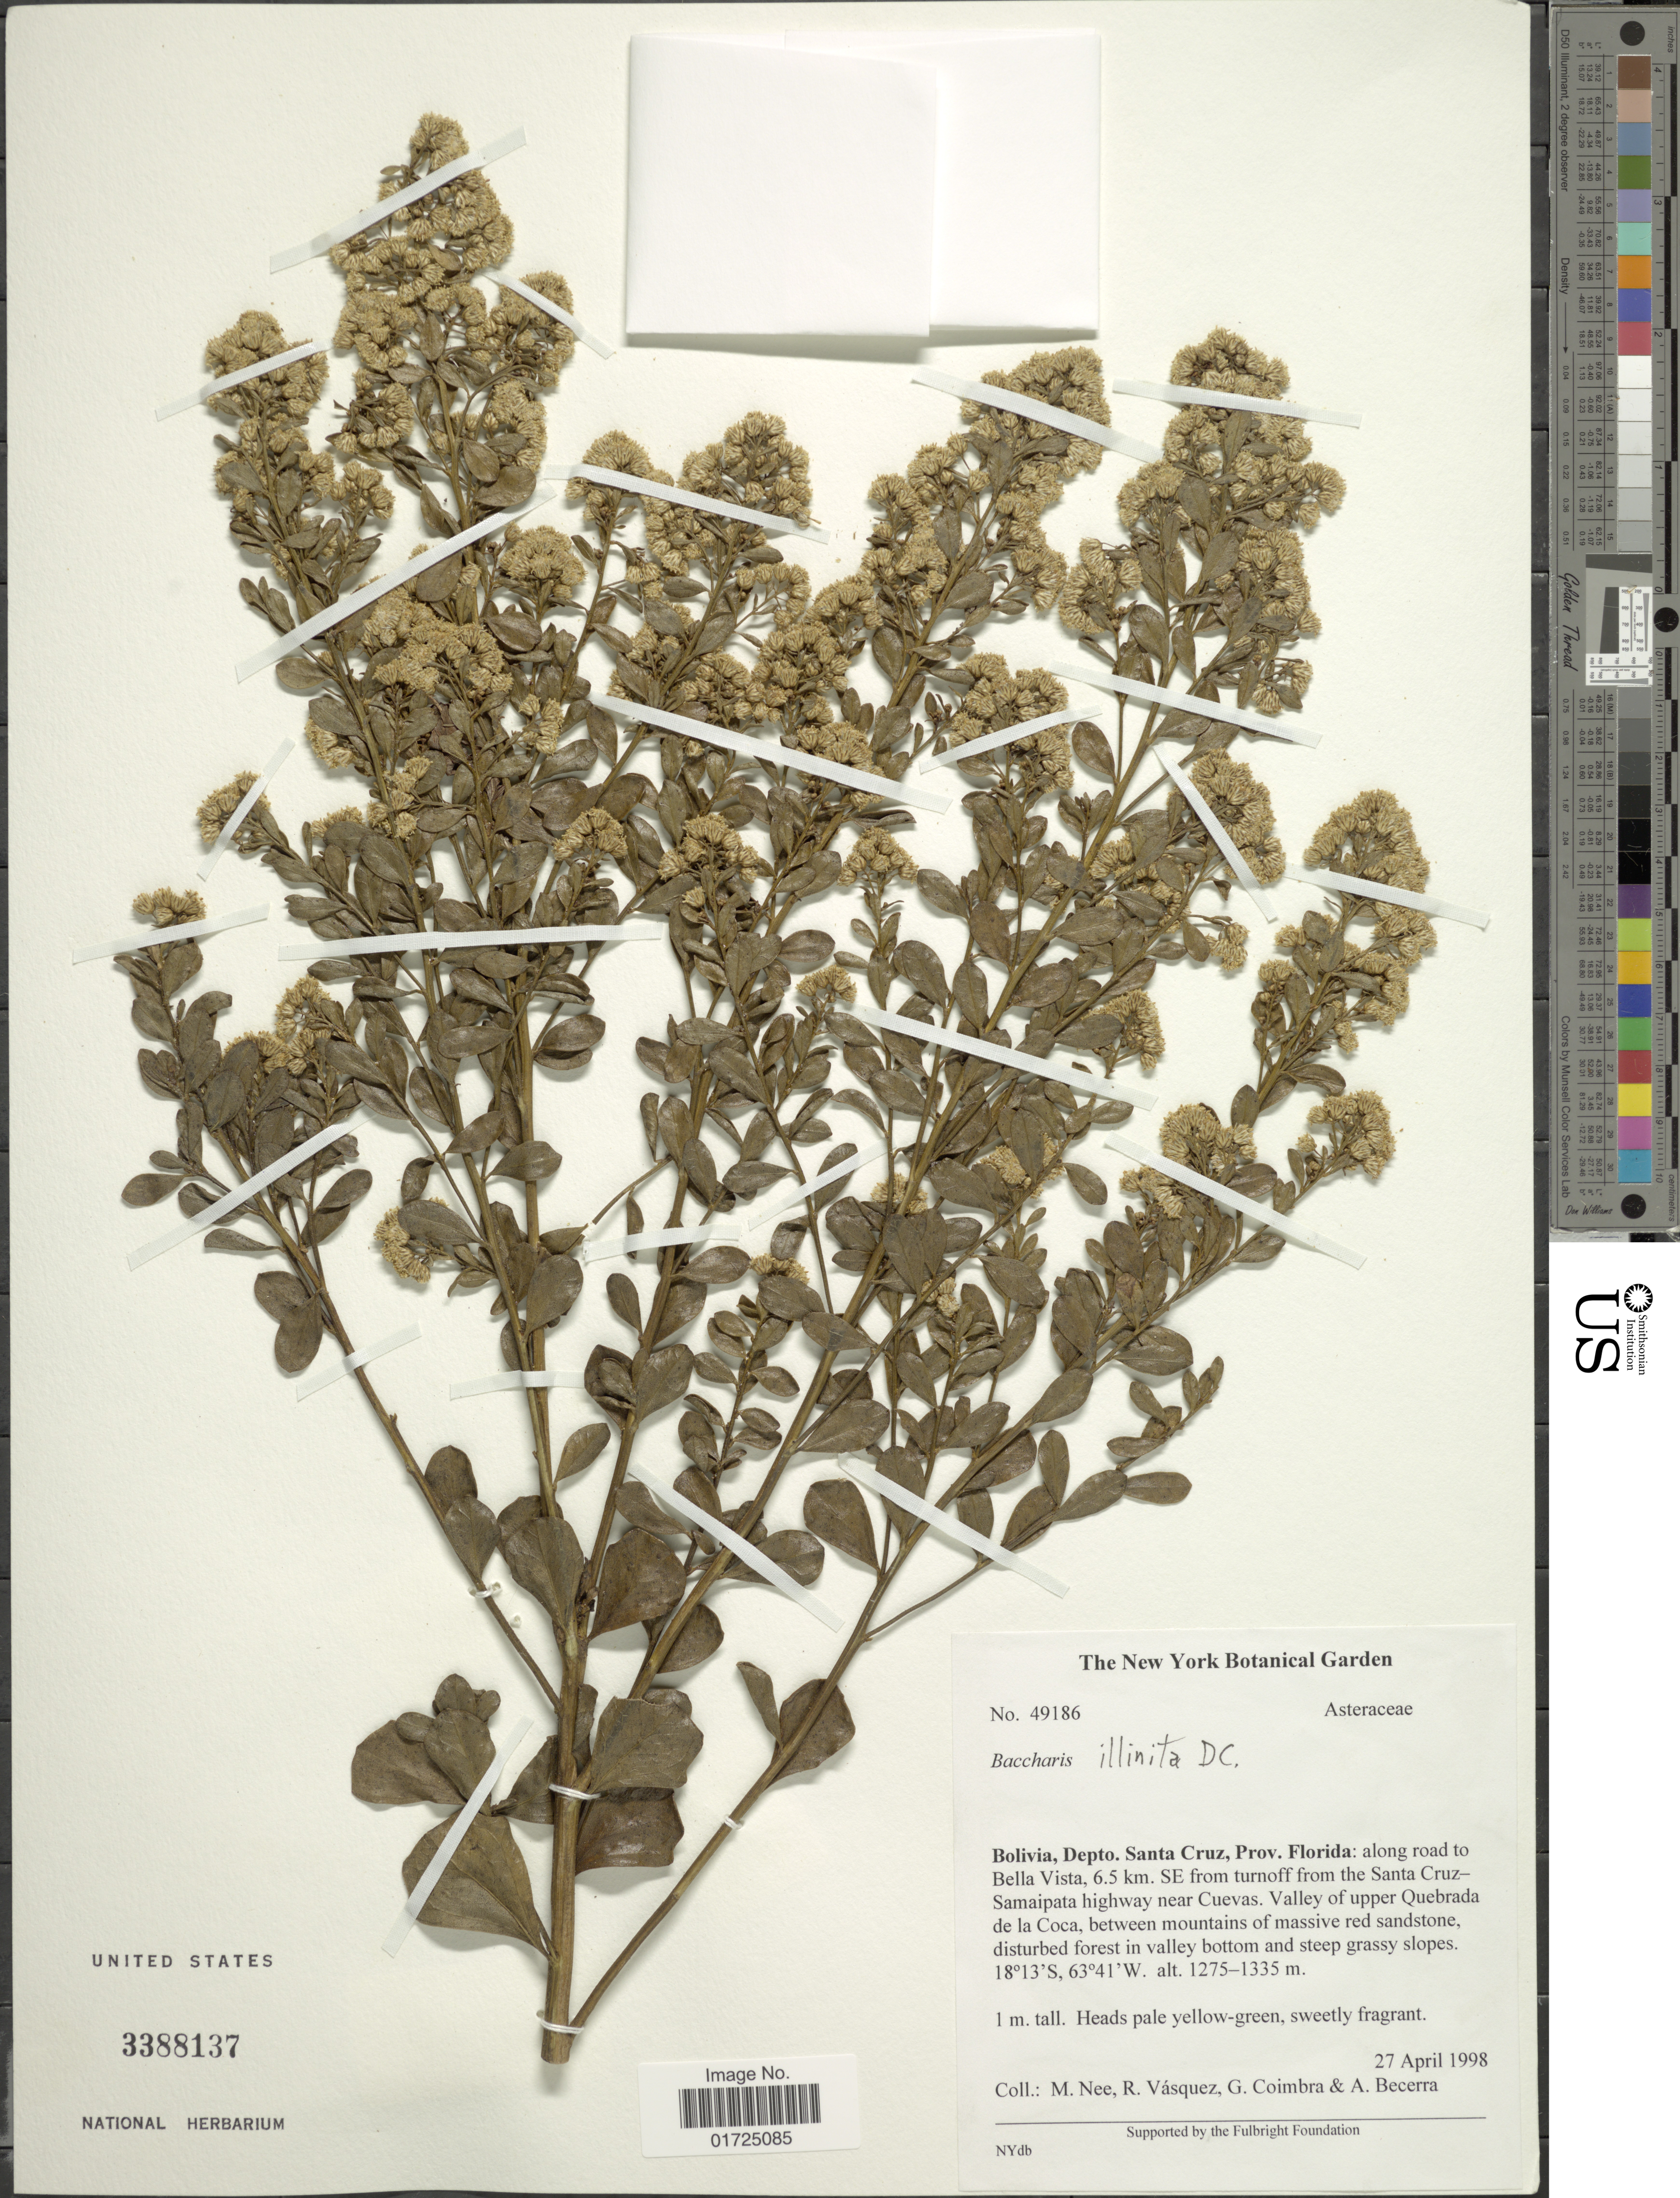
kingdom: Plantae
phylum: Tracheophyta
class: Magnoliopsida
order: Asterales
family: Asteraceae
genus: Baccharis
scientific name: Baccharis illinita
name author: DC.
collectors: M. Nee, R. Vásquez, G. Coimbra & A. Becerra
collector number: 49186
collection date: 1998-04-27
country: Bolivia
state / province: Santa Cruz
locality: Bolivia, Depto. Santa Cruz, Prov. Florida: along road to Bella Vista, 6.5 km. SE from turnoff from the Santa Cruz-Samaipata highway near Cuevas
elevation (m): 1275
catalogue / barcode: US 3388137